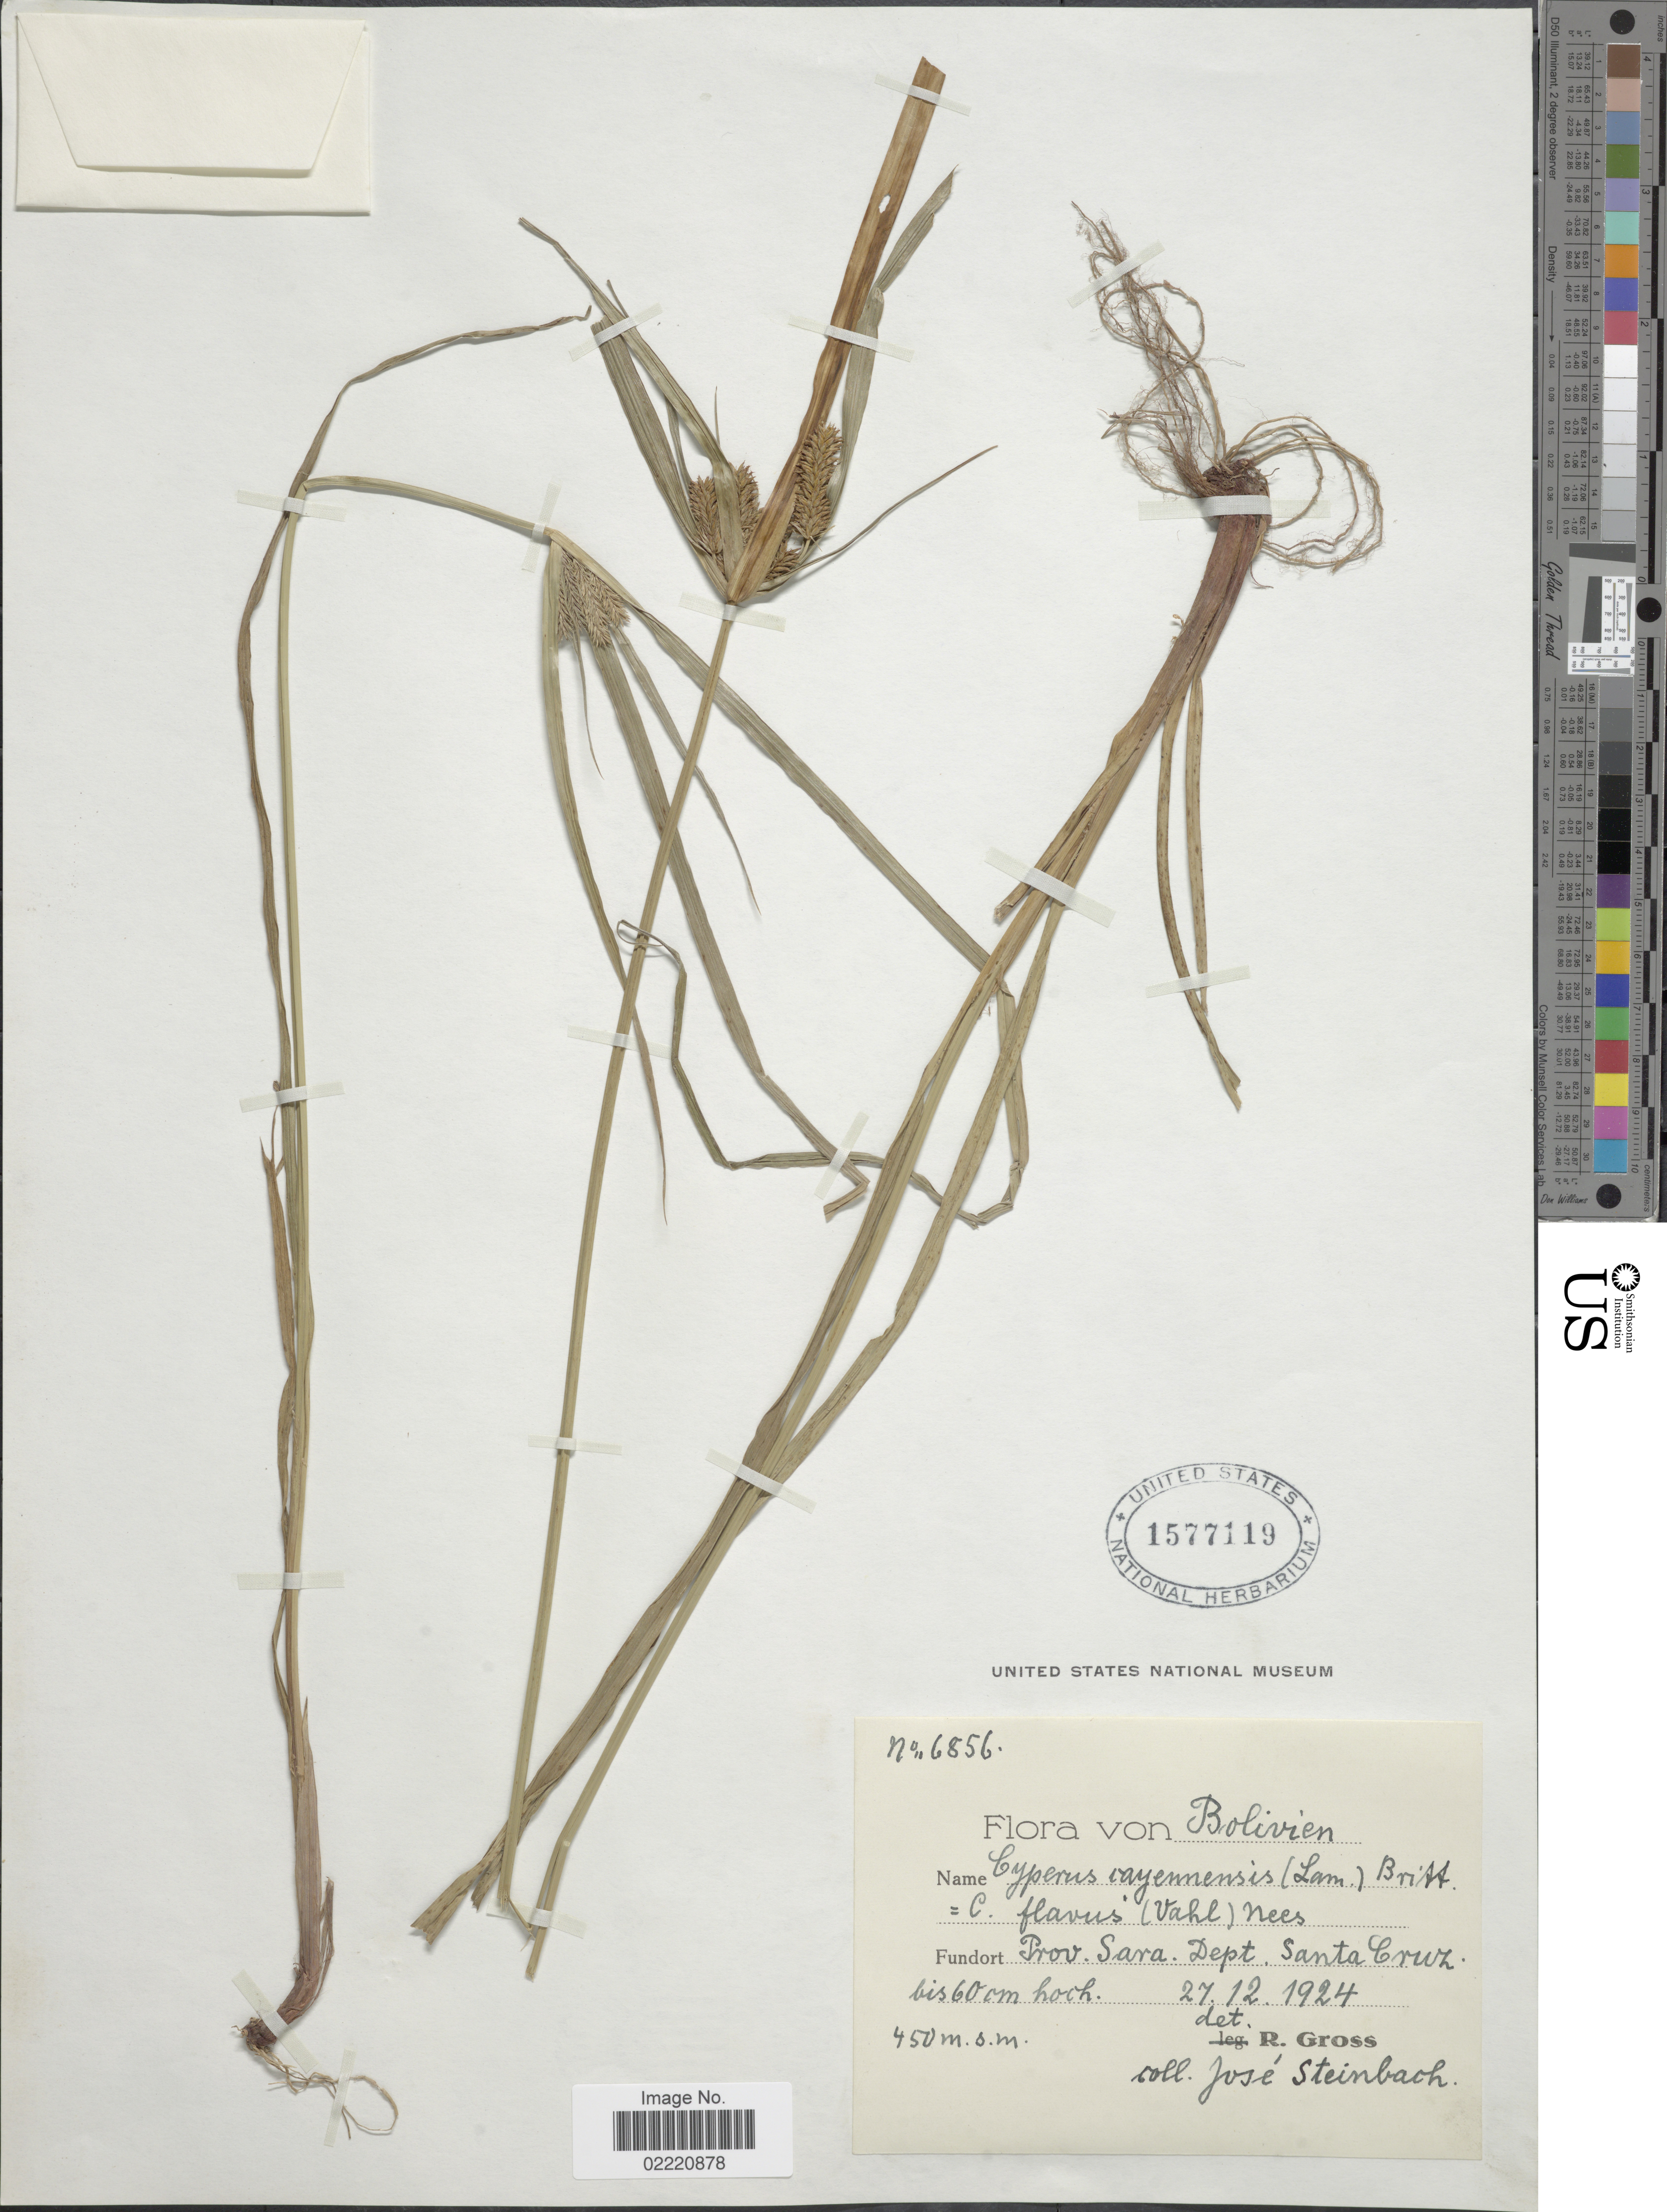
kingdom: Plantae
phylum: Tracheophyta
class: Liliopsida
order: Poales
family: Cyperaceae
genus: Cyperus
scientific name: Cyperus aggregatus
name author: (Willd.) Endl.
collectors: J. Steinbach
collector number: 6856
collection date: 1924-12-27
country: Bolivia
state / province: Santa Cruz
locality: Fundort Prov. Sara.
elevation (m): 450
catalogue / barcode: US 1577119